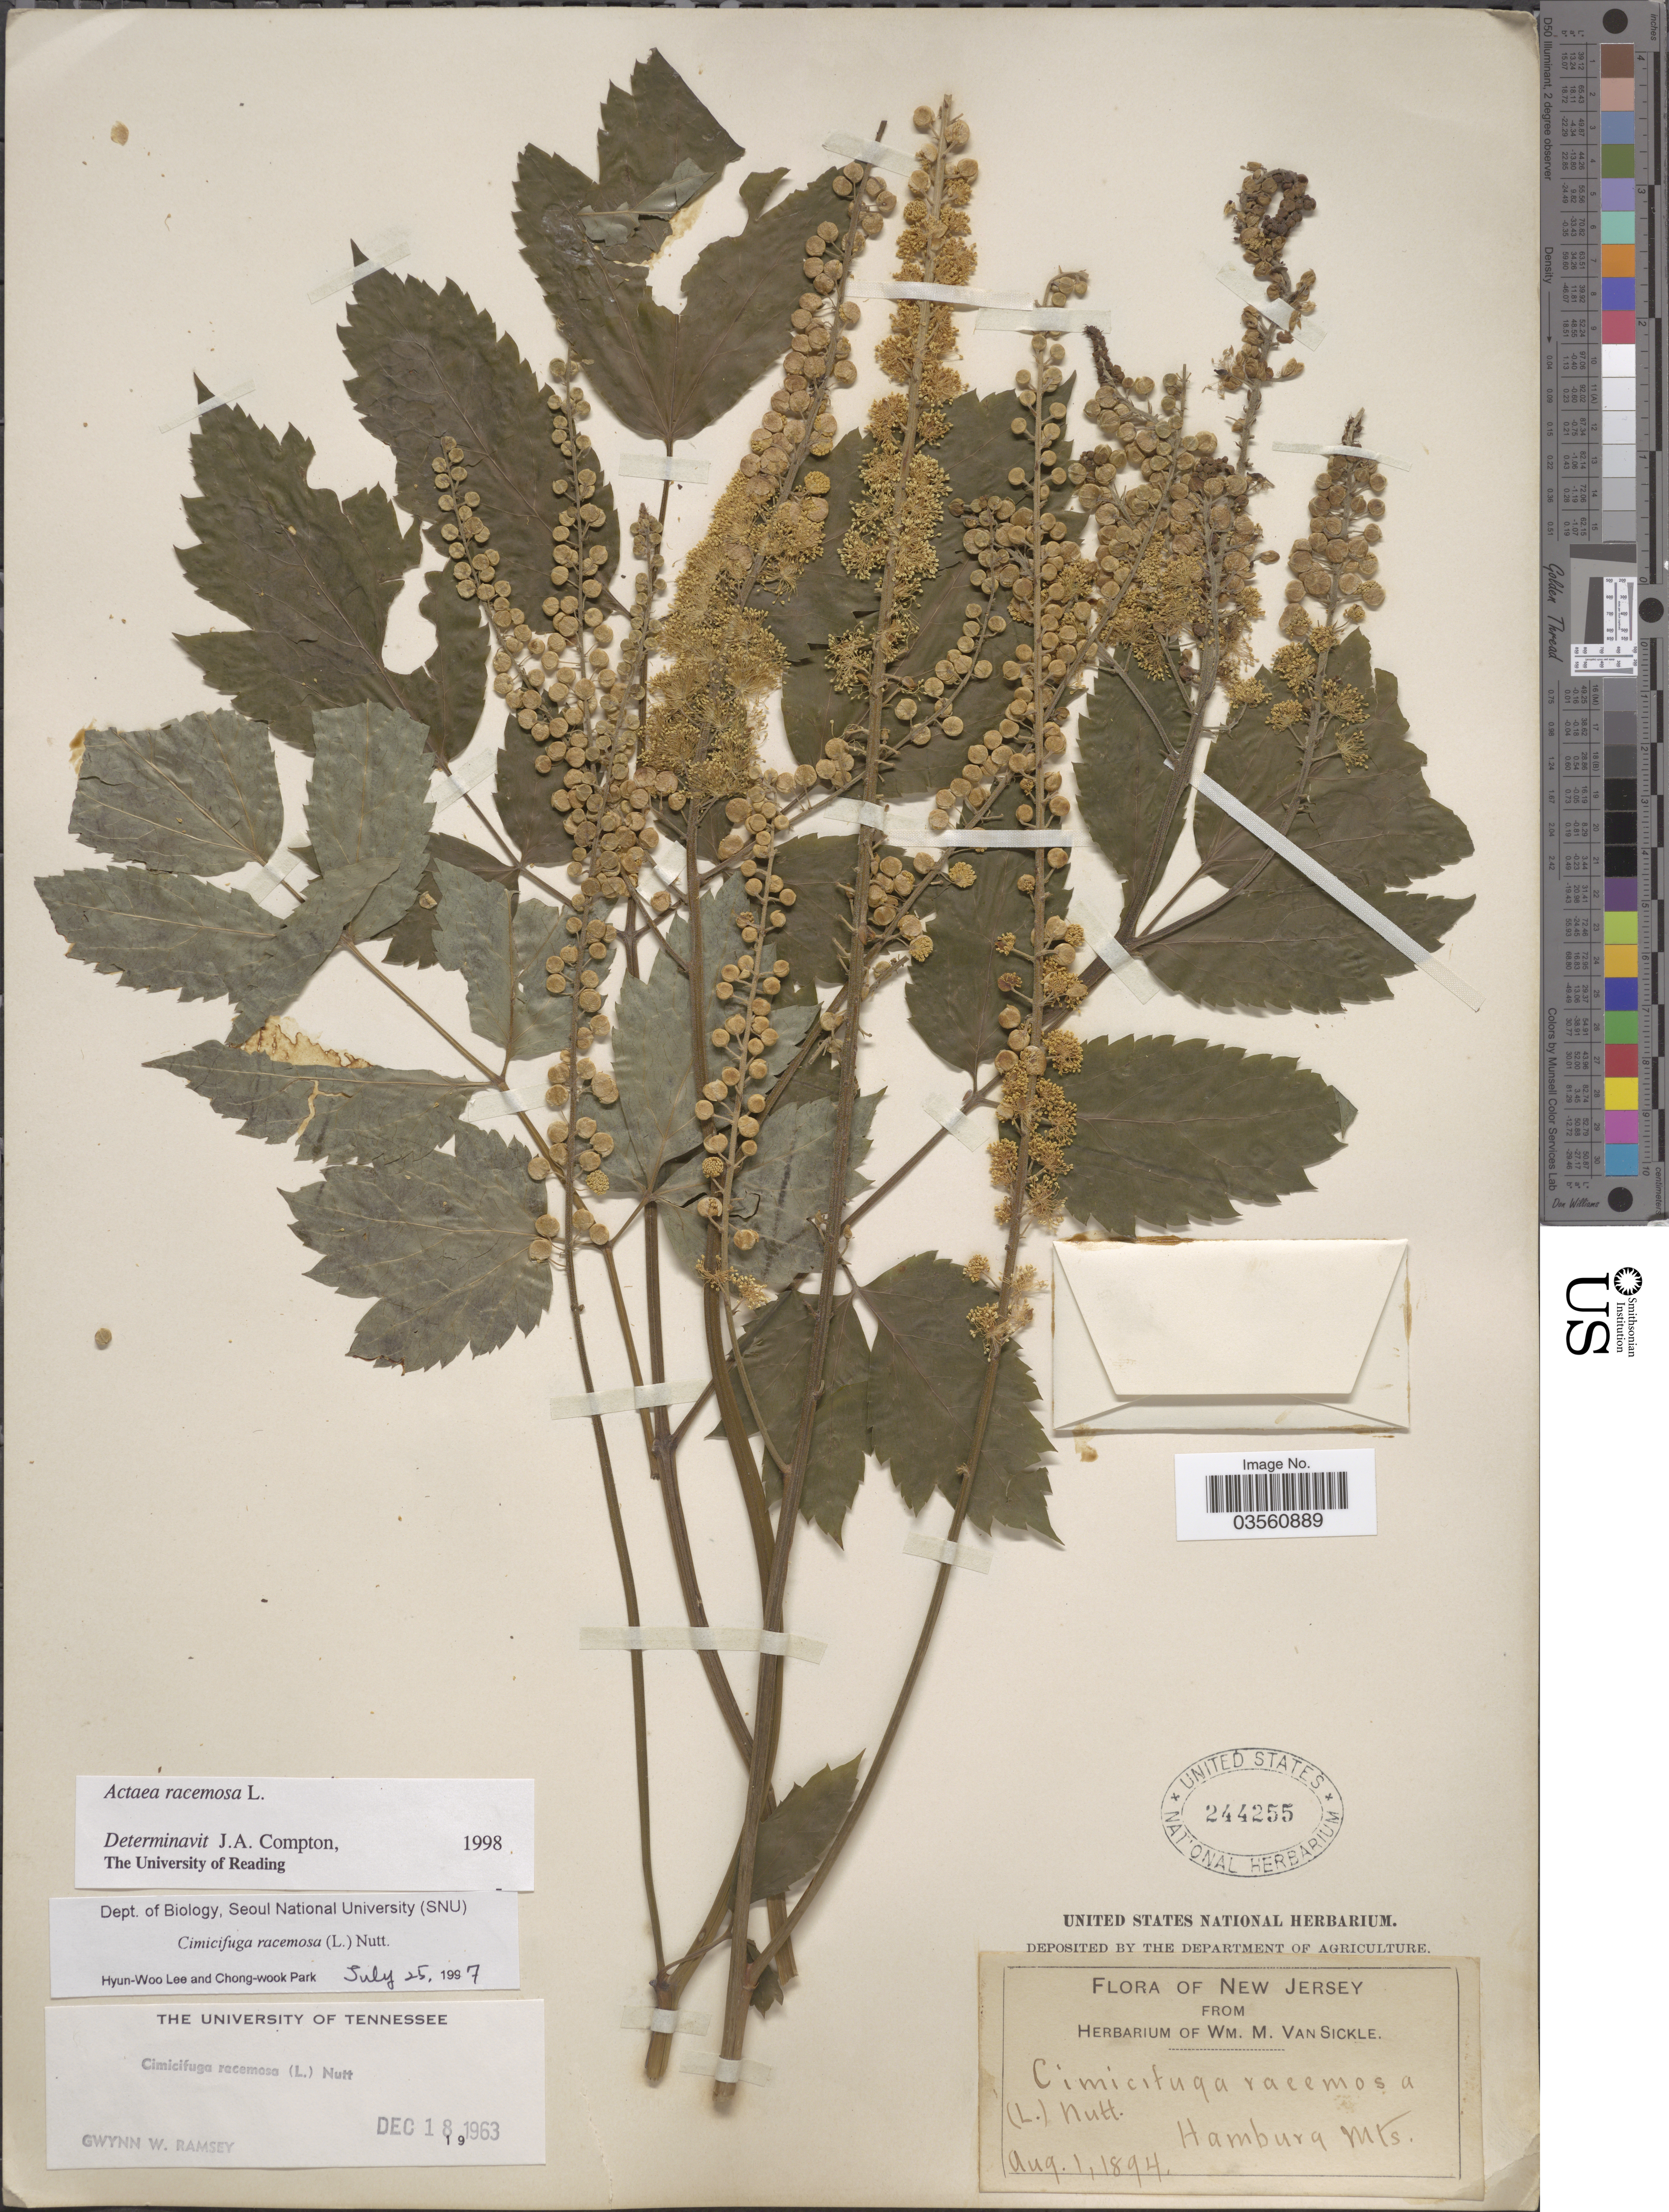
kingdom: Plantae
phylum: Tracheophyta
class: Magnoliopsida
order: Ranunculales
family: Ranunculaceae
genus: Actaea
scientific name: Actaea racemosa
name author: L.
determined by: Compton, J. A.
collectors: ex herb. Wm. M. Van Sickle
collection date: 1894-08-01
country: United States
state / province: New Jersey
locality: Hamburg Mts.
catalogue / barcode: US 244255